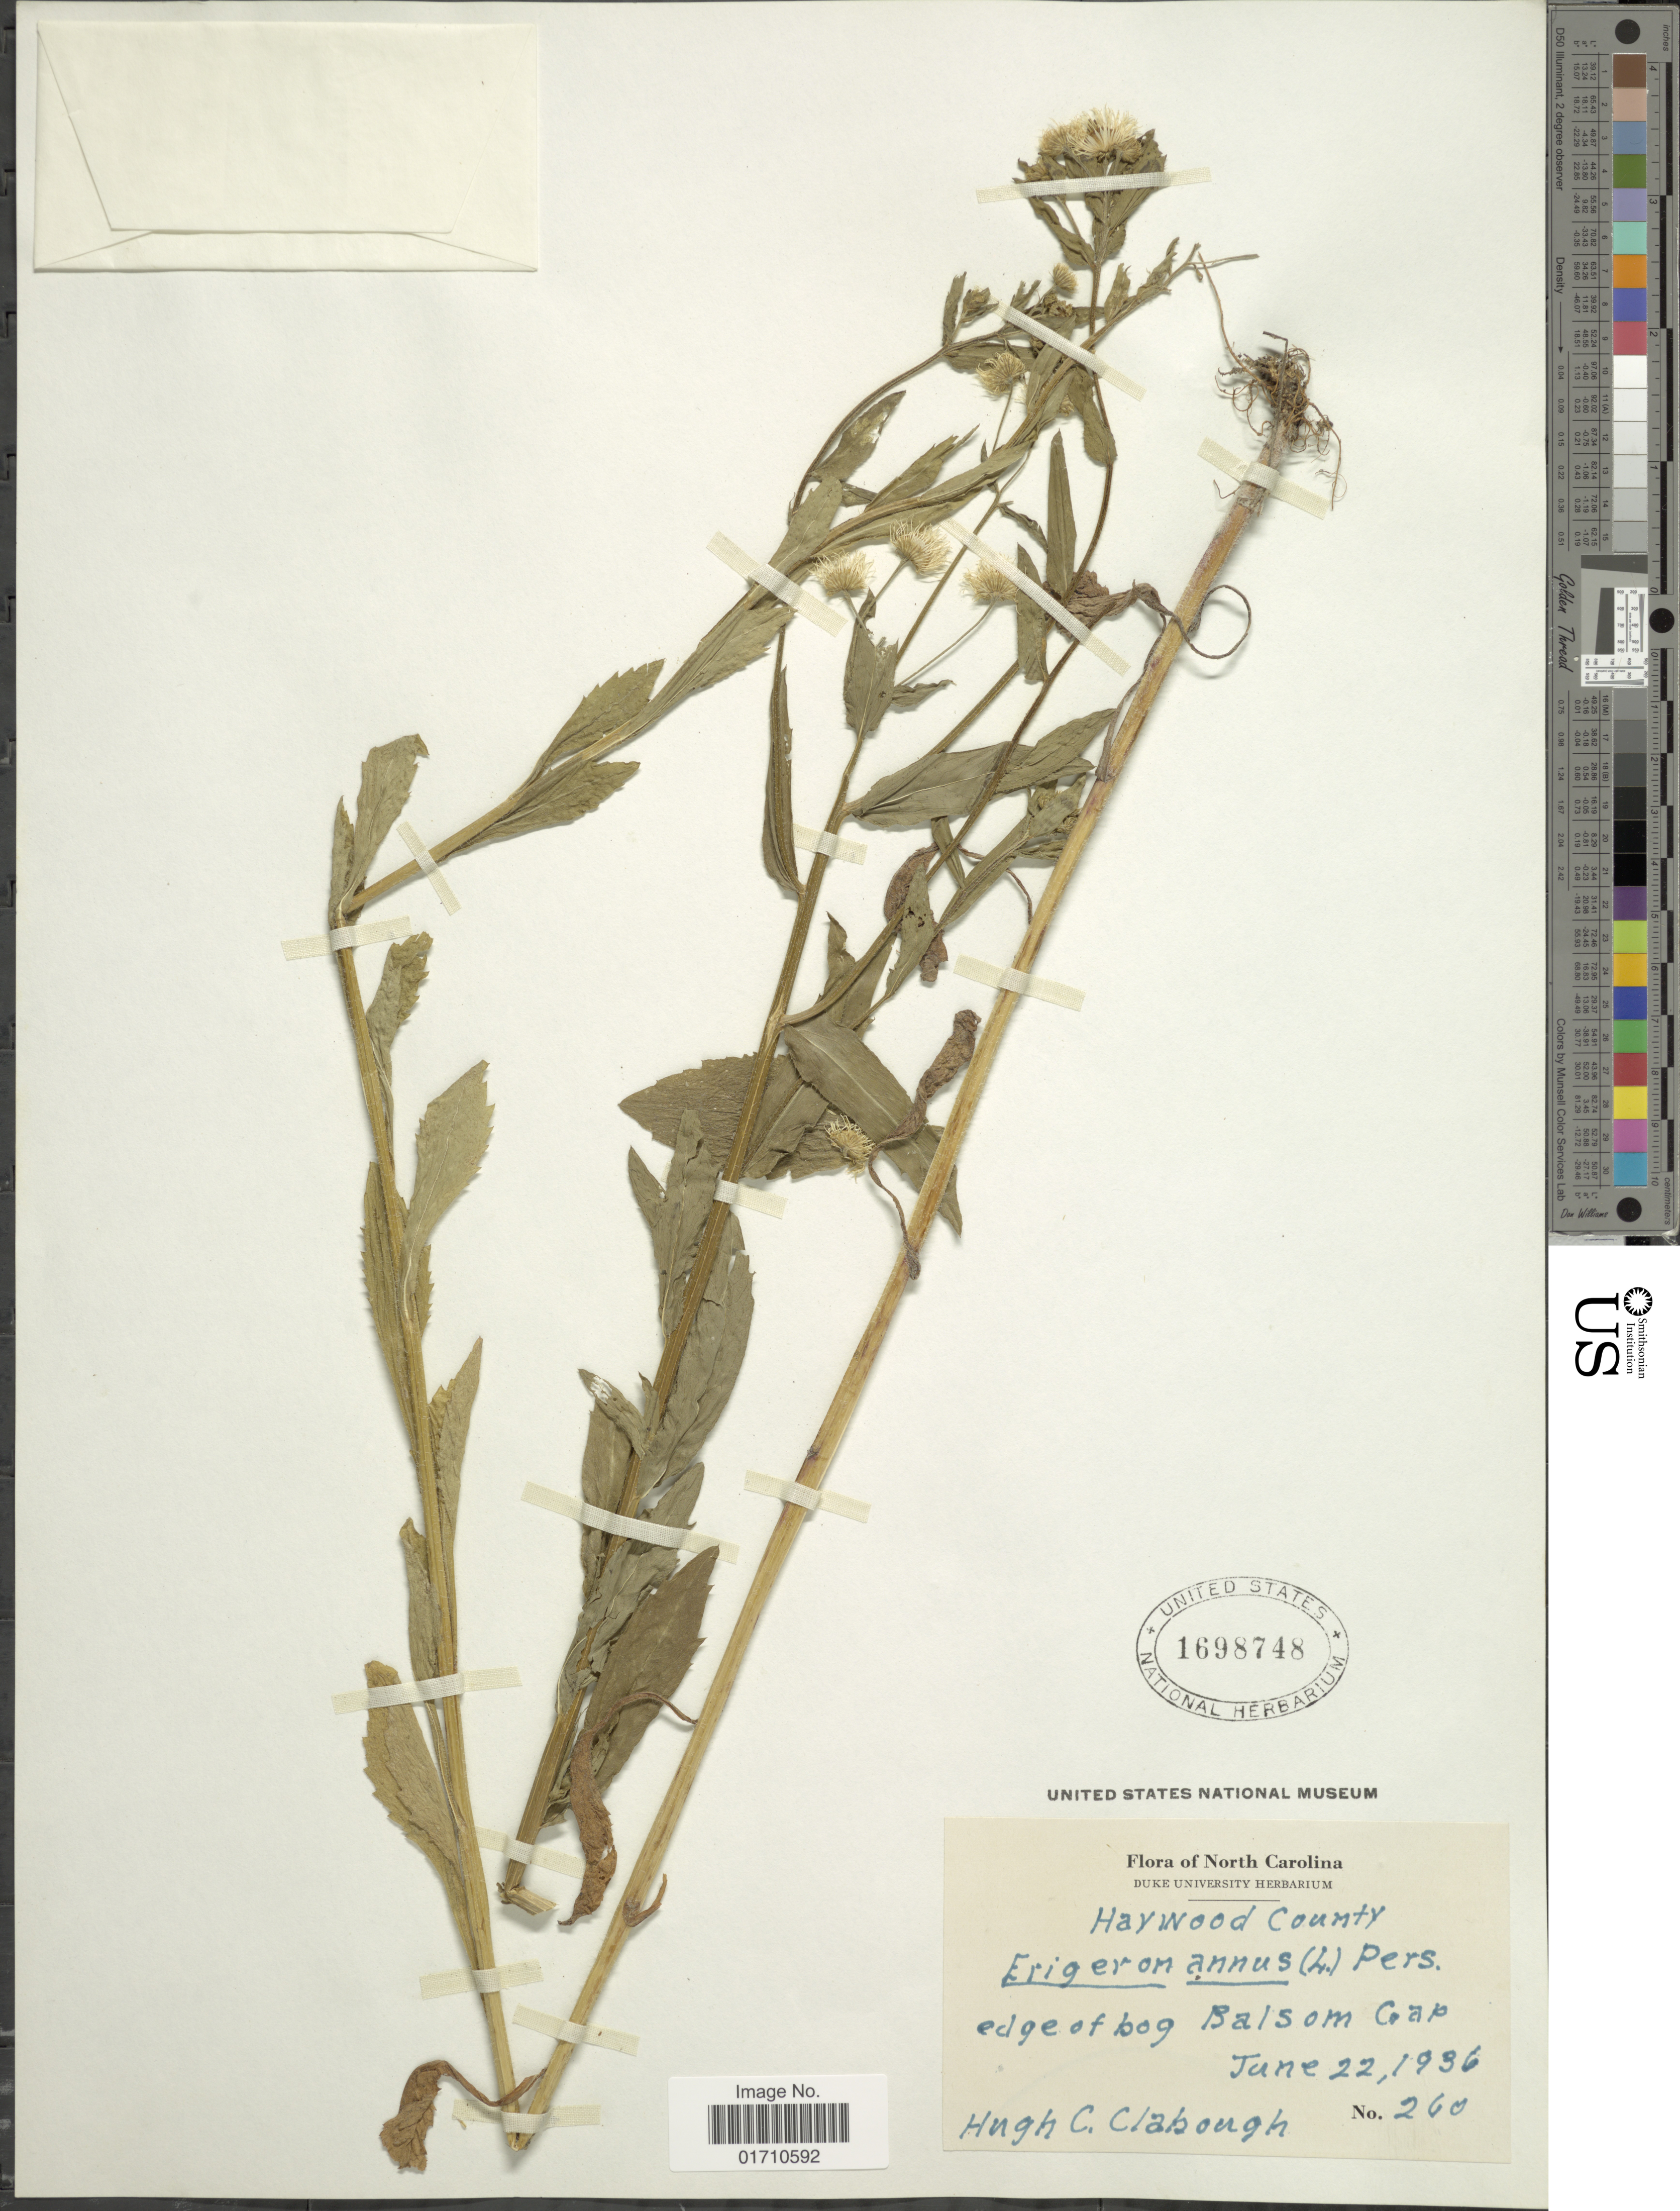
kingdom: Plantae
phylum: Tracheophyta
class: Magnoliopsida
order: Asterales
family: Asteraceae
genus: Erigeron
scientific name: Erigeron annuus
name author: (L.) Pers.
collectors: H. Clabough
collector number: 260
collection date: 1936-06-22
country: United States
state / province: North Carolina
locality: Edge of bog Balsom Cap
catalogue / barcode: US 1698748